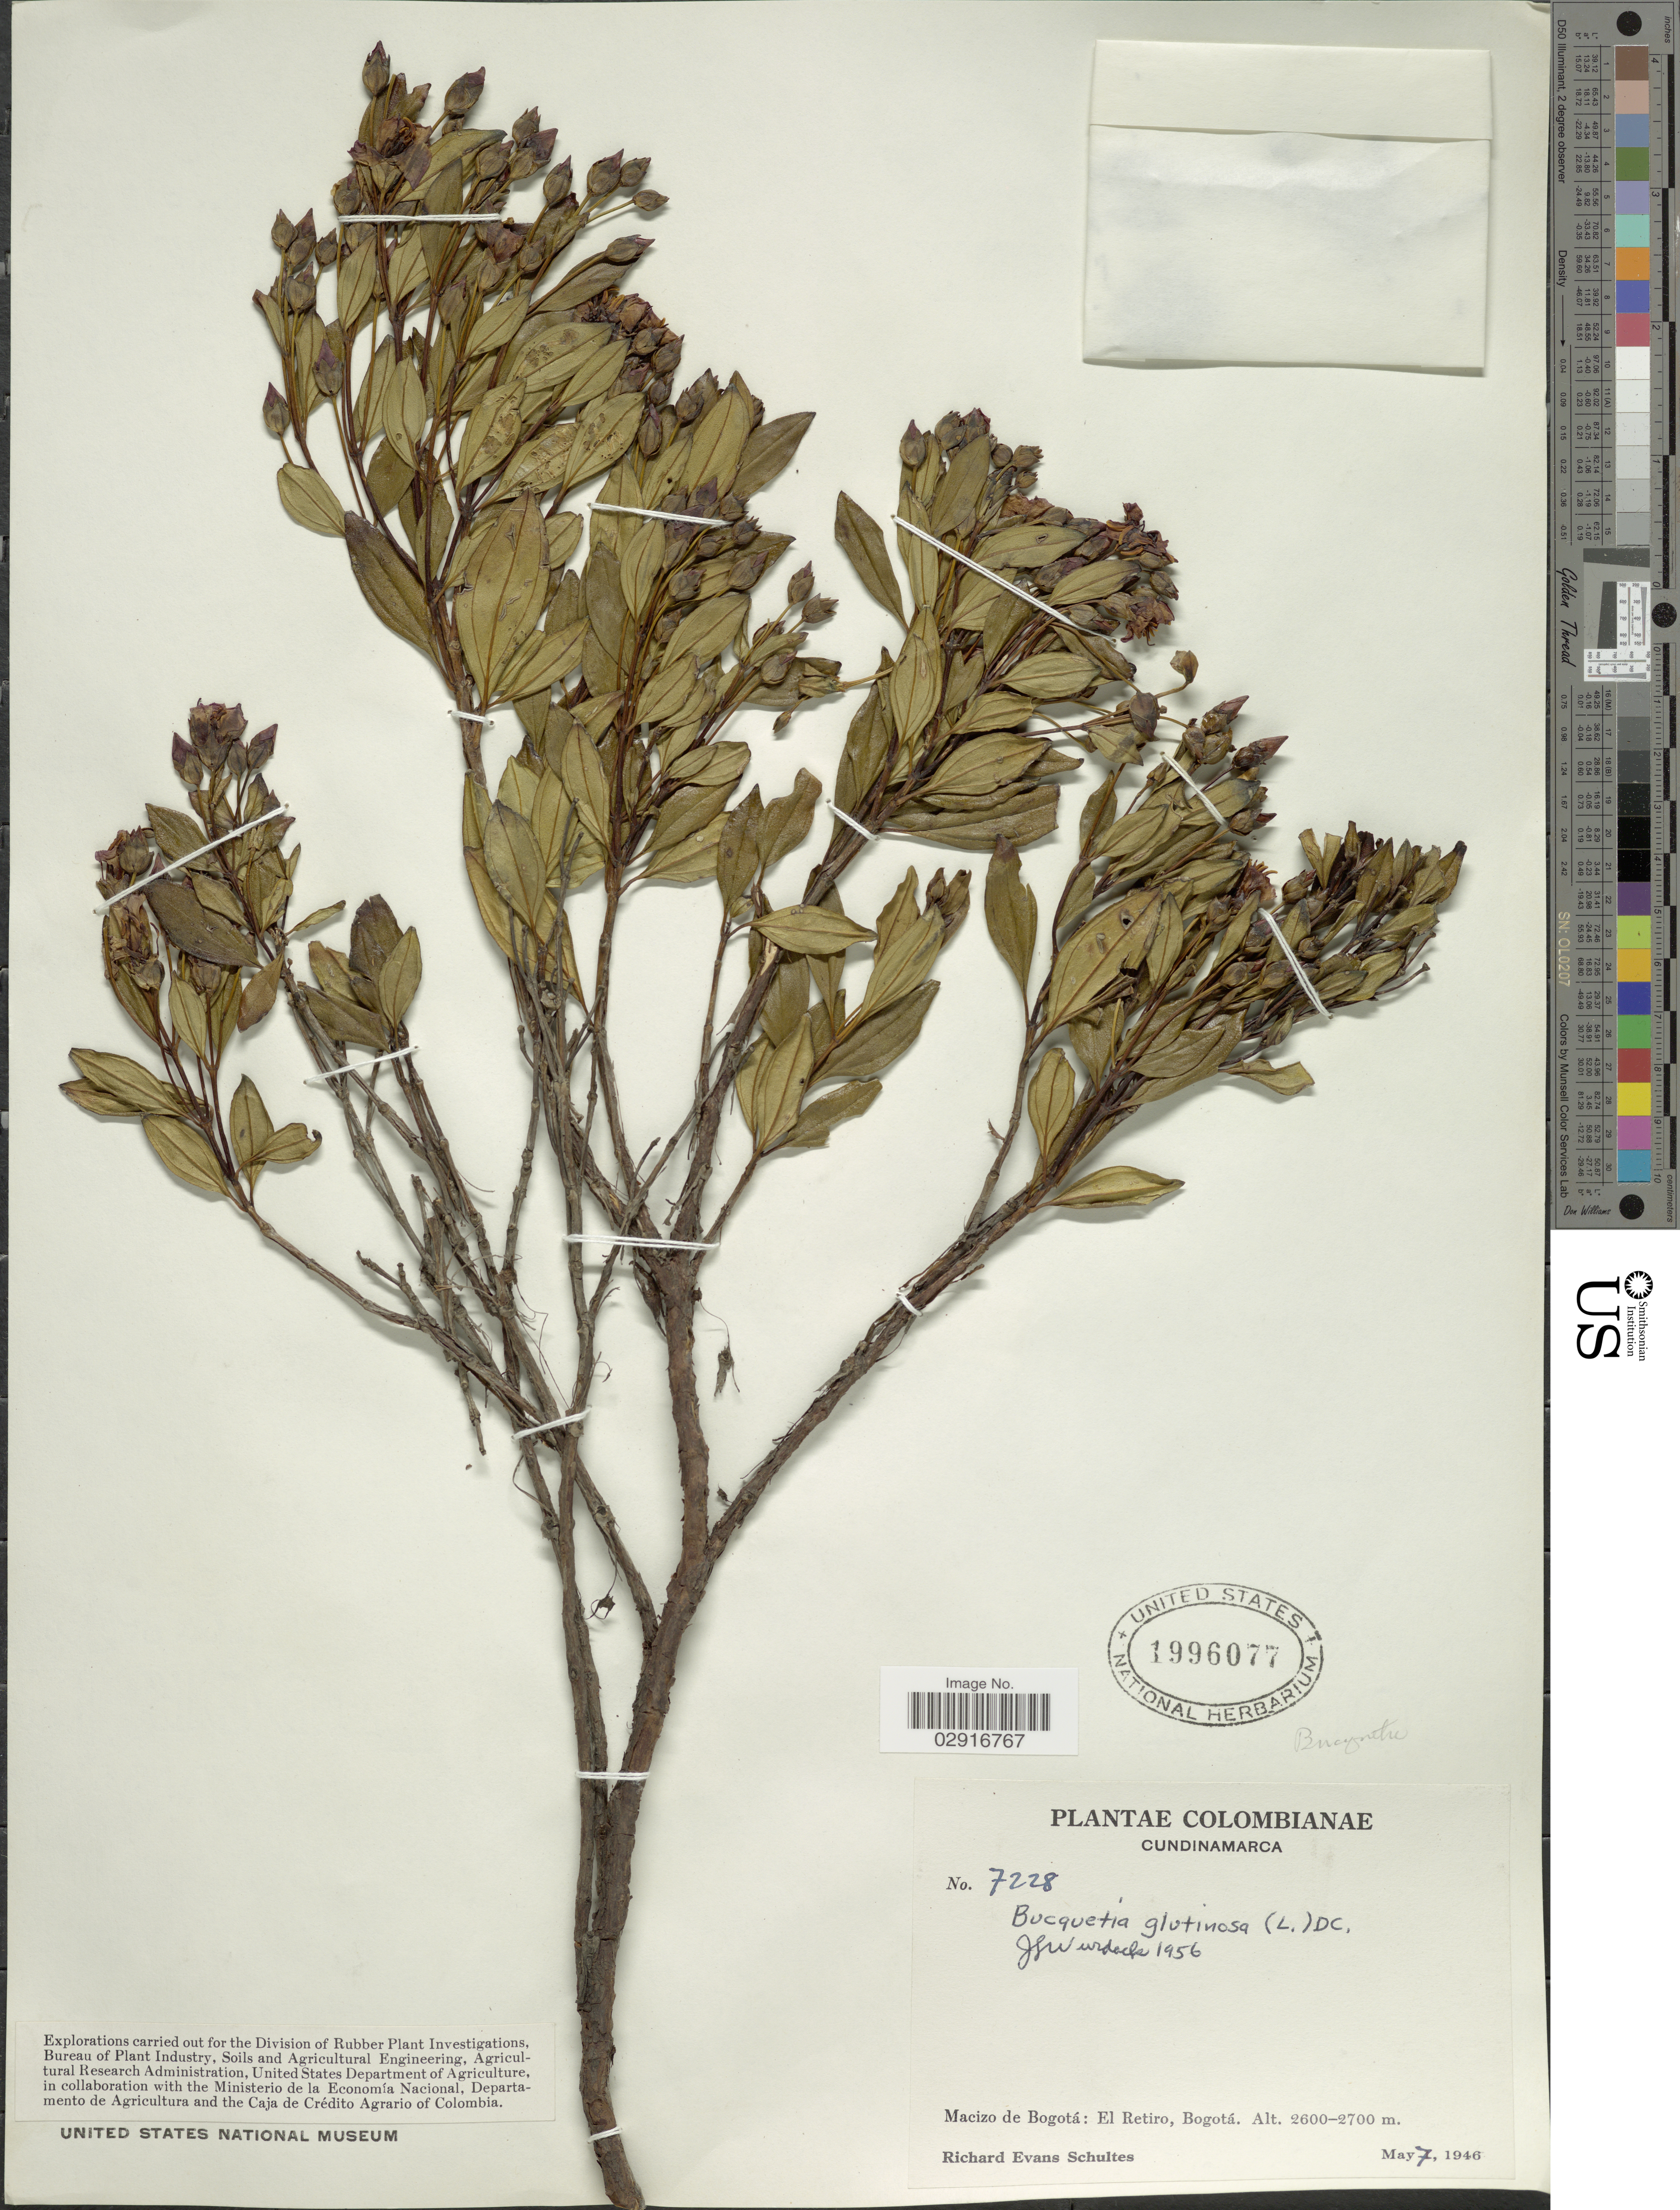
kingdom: Plantae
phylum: Tracheophyta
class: Magnoliopsida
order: Myrtales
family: Melastomataceae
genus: Bucquetia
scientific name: Bucquetia glutinosa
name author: DC.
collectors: R. E. Schultes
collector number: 7228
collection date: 1946-05-07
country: Colombia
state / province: Cundinamarca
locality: Macizo de Bogotá: El Retiro, Bogotá.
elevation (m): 2600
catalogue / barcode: US 1996077